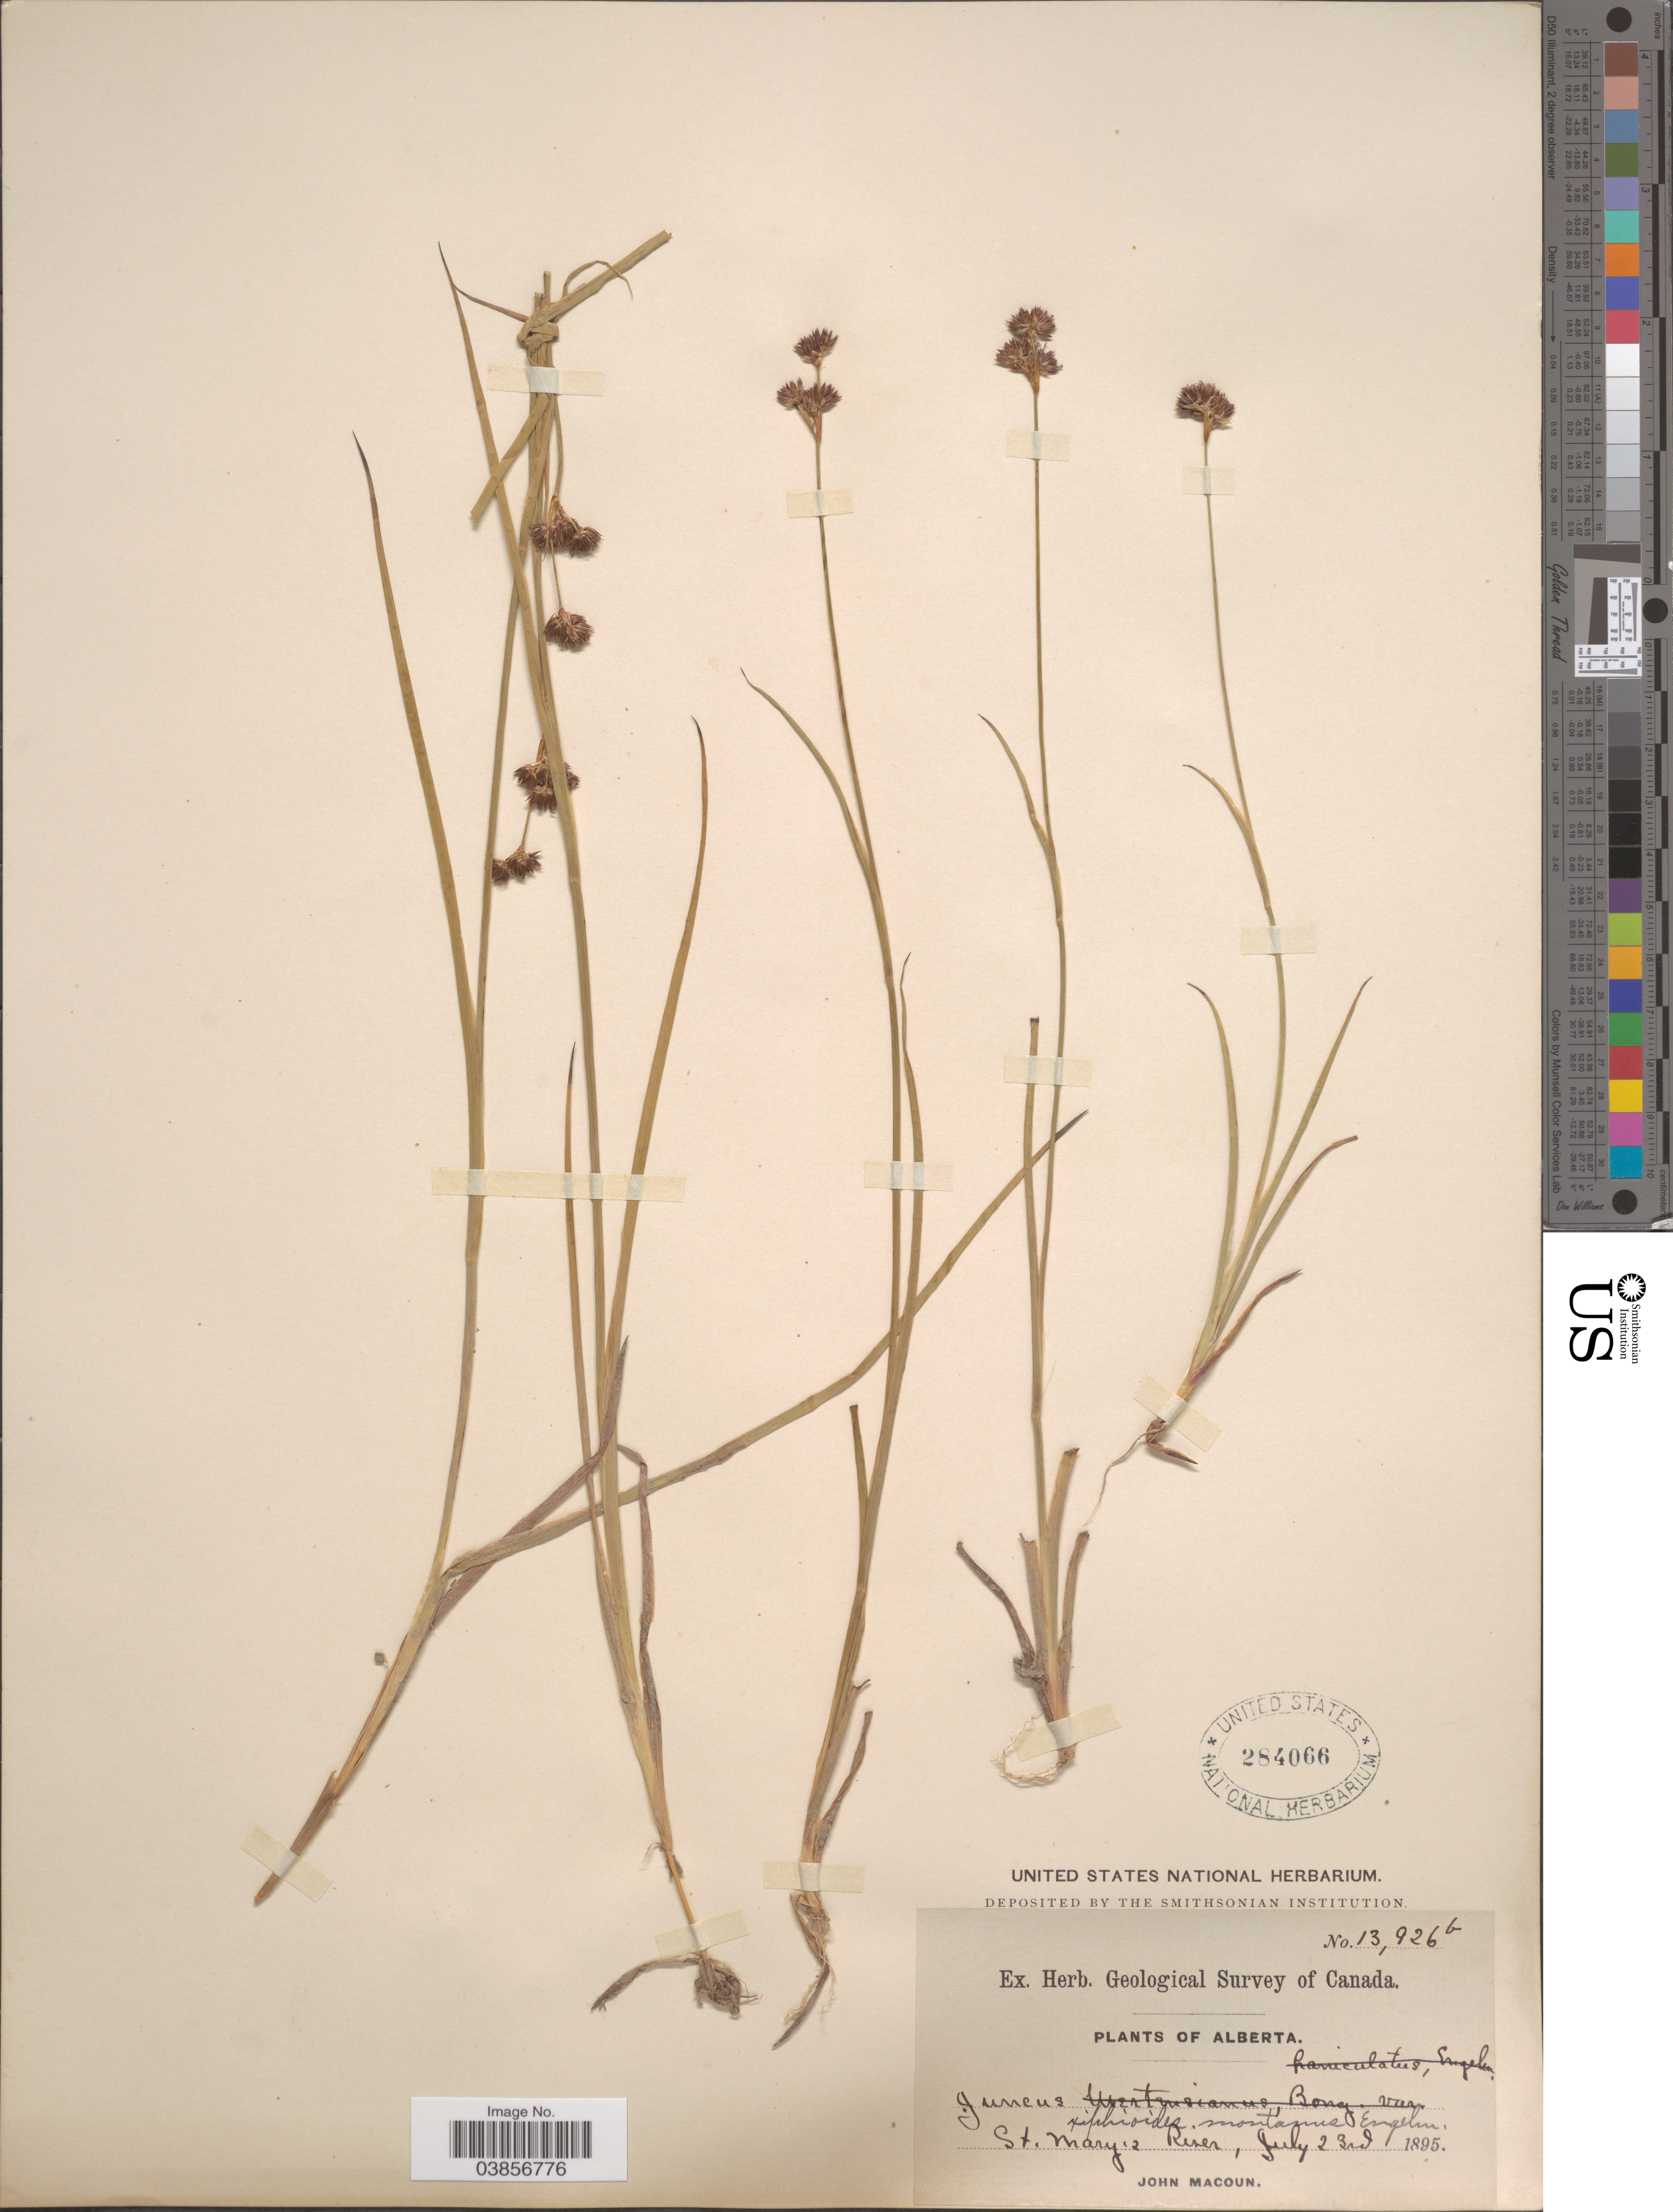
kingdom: Plantae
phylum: Tracheophyta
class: Liliopsida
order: Poales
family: Juncaceae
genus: Juncus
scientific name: Juncus saximontanus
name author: A. Nelson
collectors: J. Macoun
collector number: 13926b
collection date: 1895-07-23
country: Canada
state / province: Alberta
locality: St. Mary's River.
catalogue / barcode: US 284066